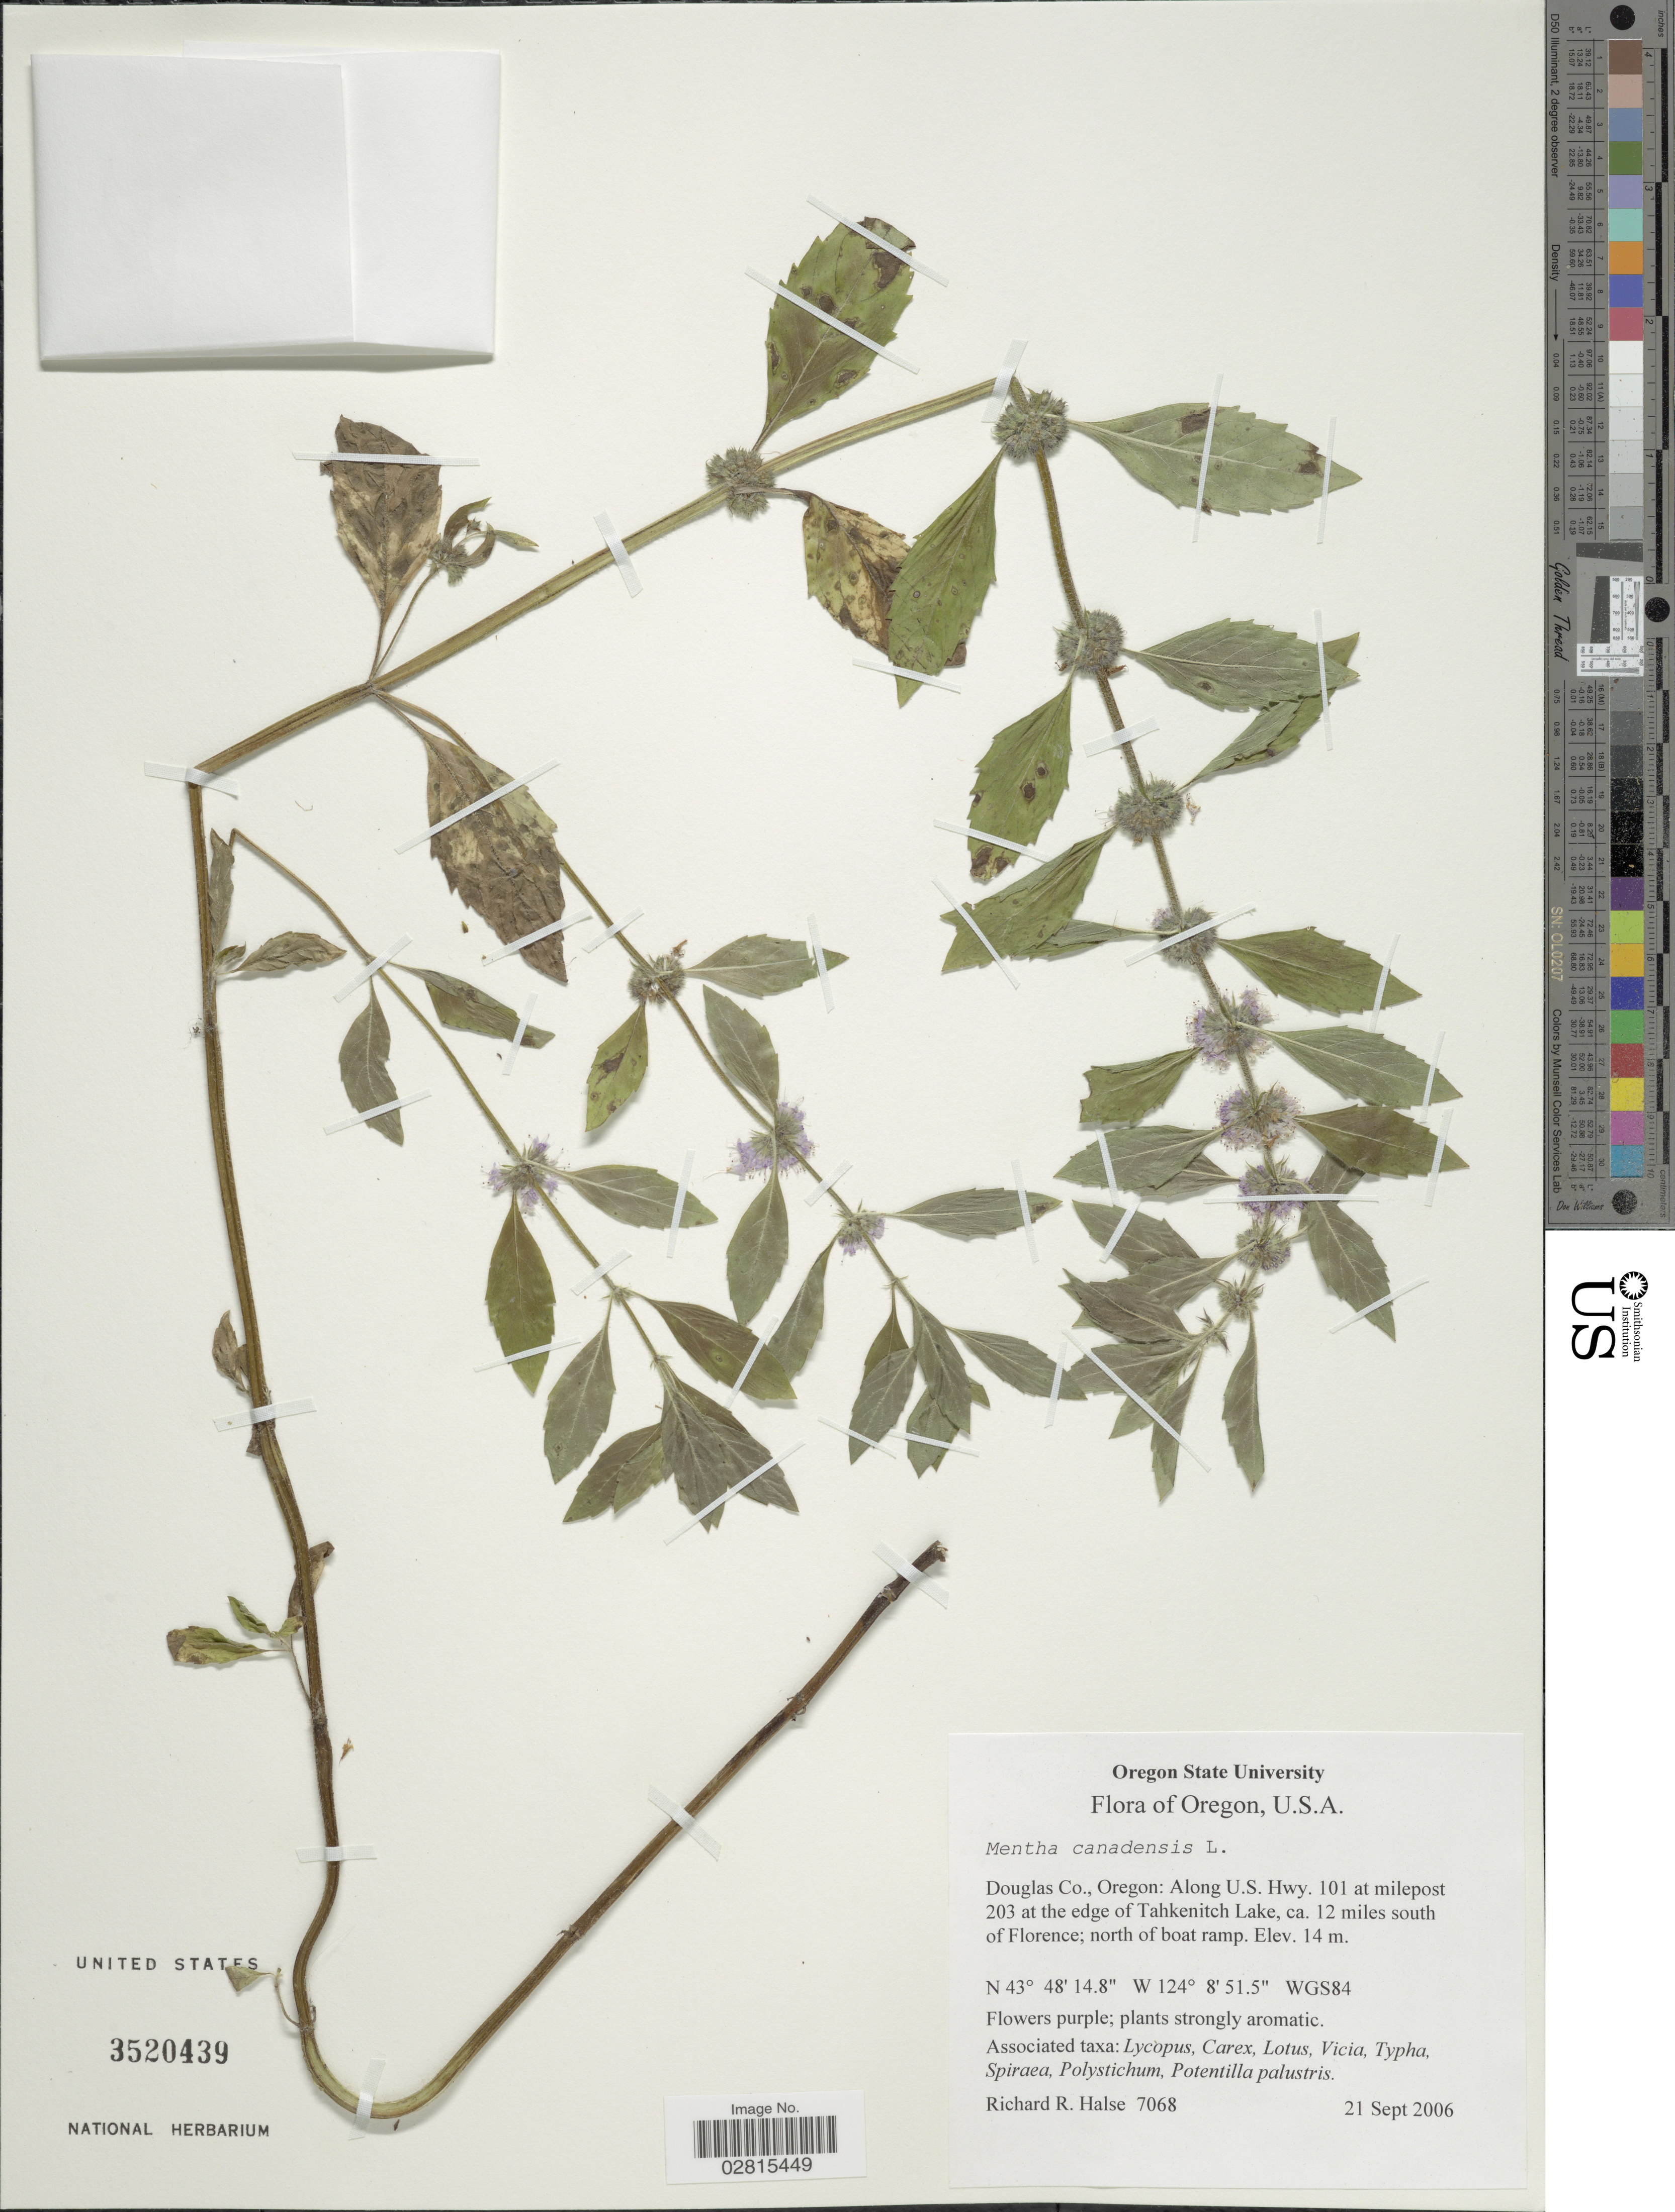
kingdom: Plantae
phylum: Tracheophyta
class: Magnoliopsida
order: Lamiales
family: Lamiaceae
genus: Mentha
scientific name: Mentha canadensis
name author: L.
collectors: R. Halse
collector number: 7068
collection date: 2006-09-21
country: United States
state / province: Oregon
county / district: Douglas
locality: U.S.A., Douglas Co.: Along U.S. Hwy. 101 at milepost 203 at the edge of Tahkenitch Lake, ca. 12 miles south of Florence; north of boat ramp.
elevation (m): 14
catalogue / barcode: US 3520439